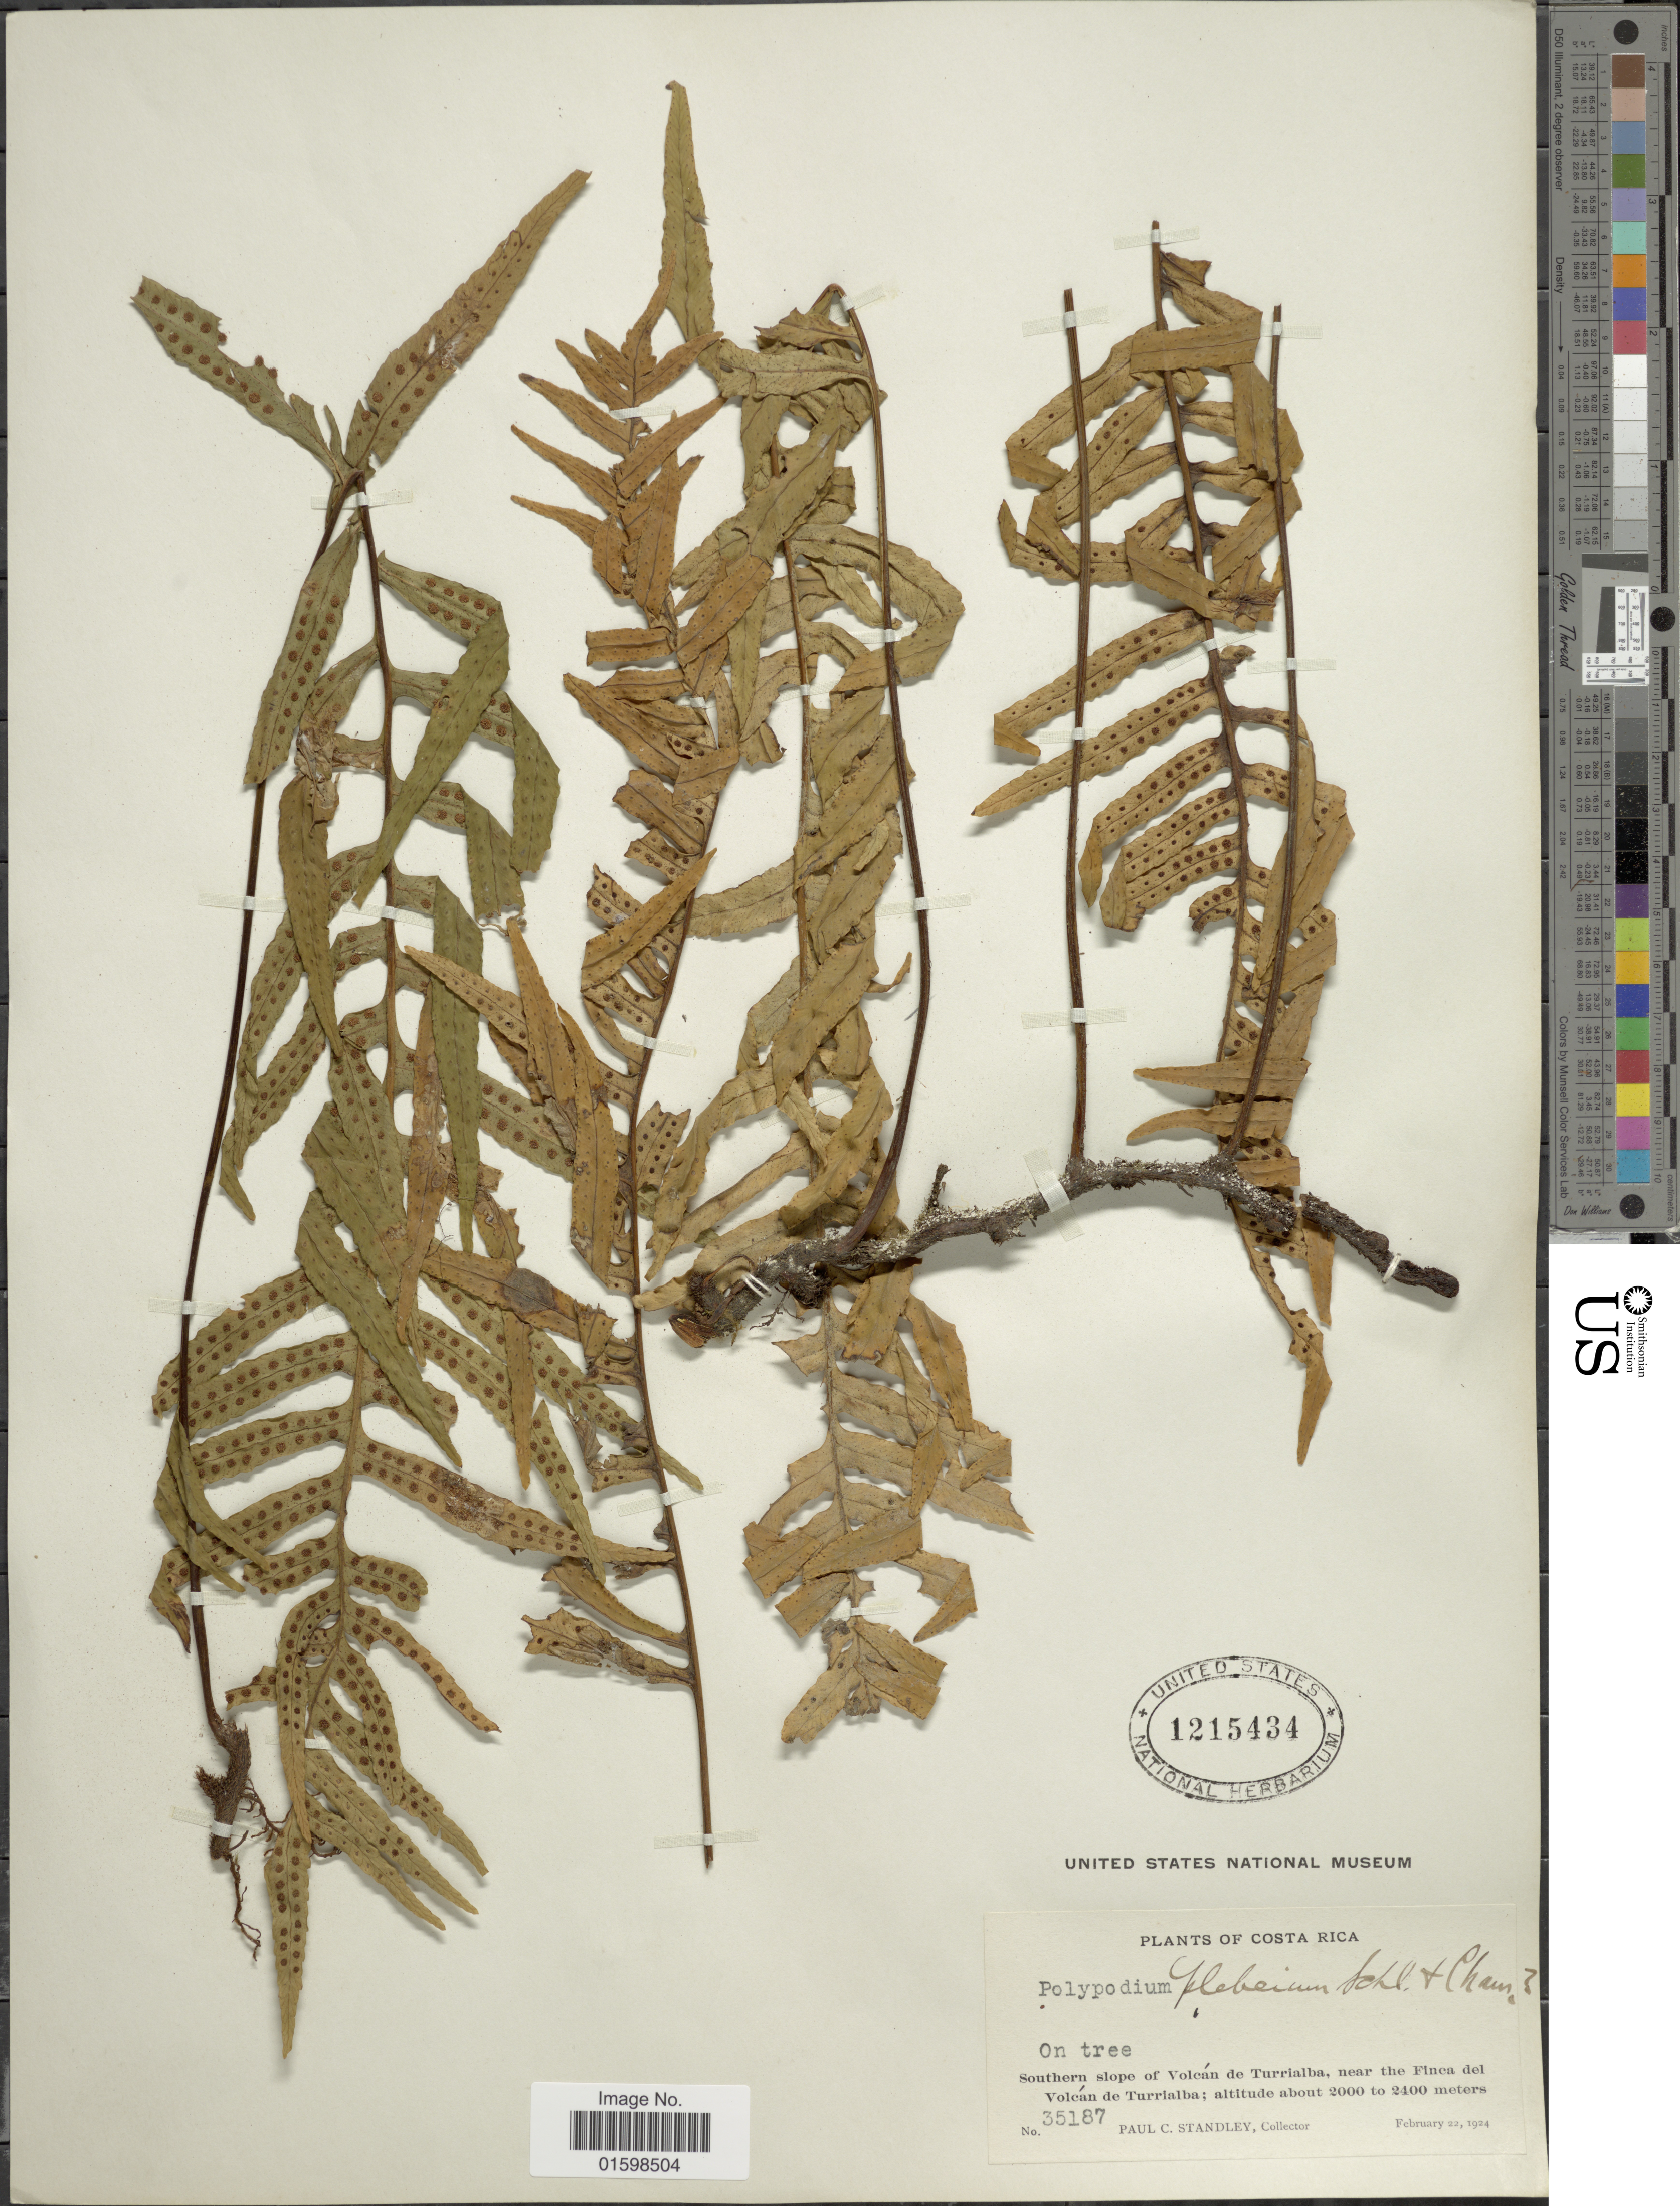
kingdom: Plantae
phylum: Tracheophyta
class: Polypodiopsida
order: Polypodiales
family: Polypodiaceae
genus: Pleopeltis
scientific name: Pleopeltis remota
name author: (Desv.) A.R. Sm.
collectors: P. C. Standley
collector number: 35187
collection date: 1924-02-22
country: Costa Rica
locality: On tree, southern slope of Volcán de Turrialba, near the Finca del Volcán de Turrialba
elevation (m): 2000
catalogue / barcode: US 1215434